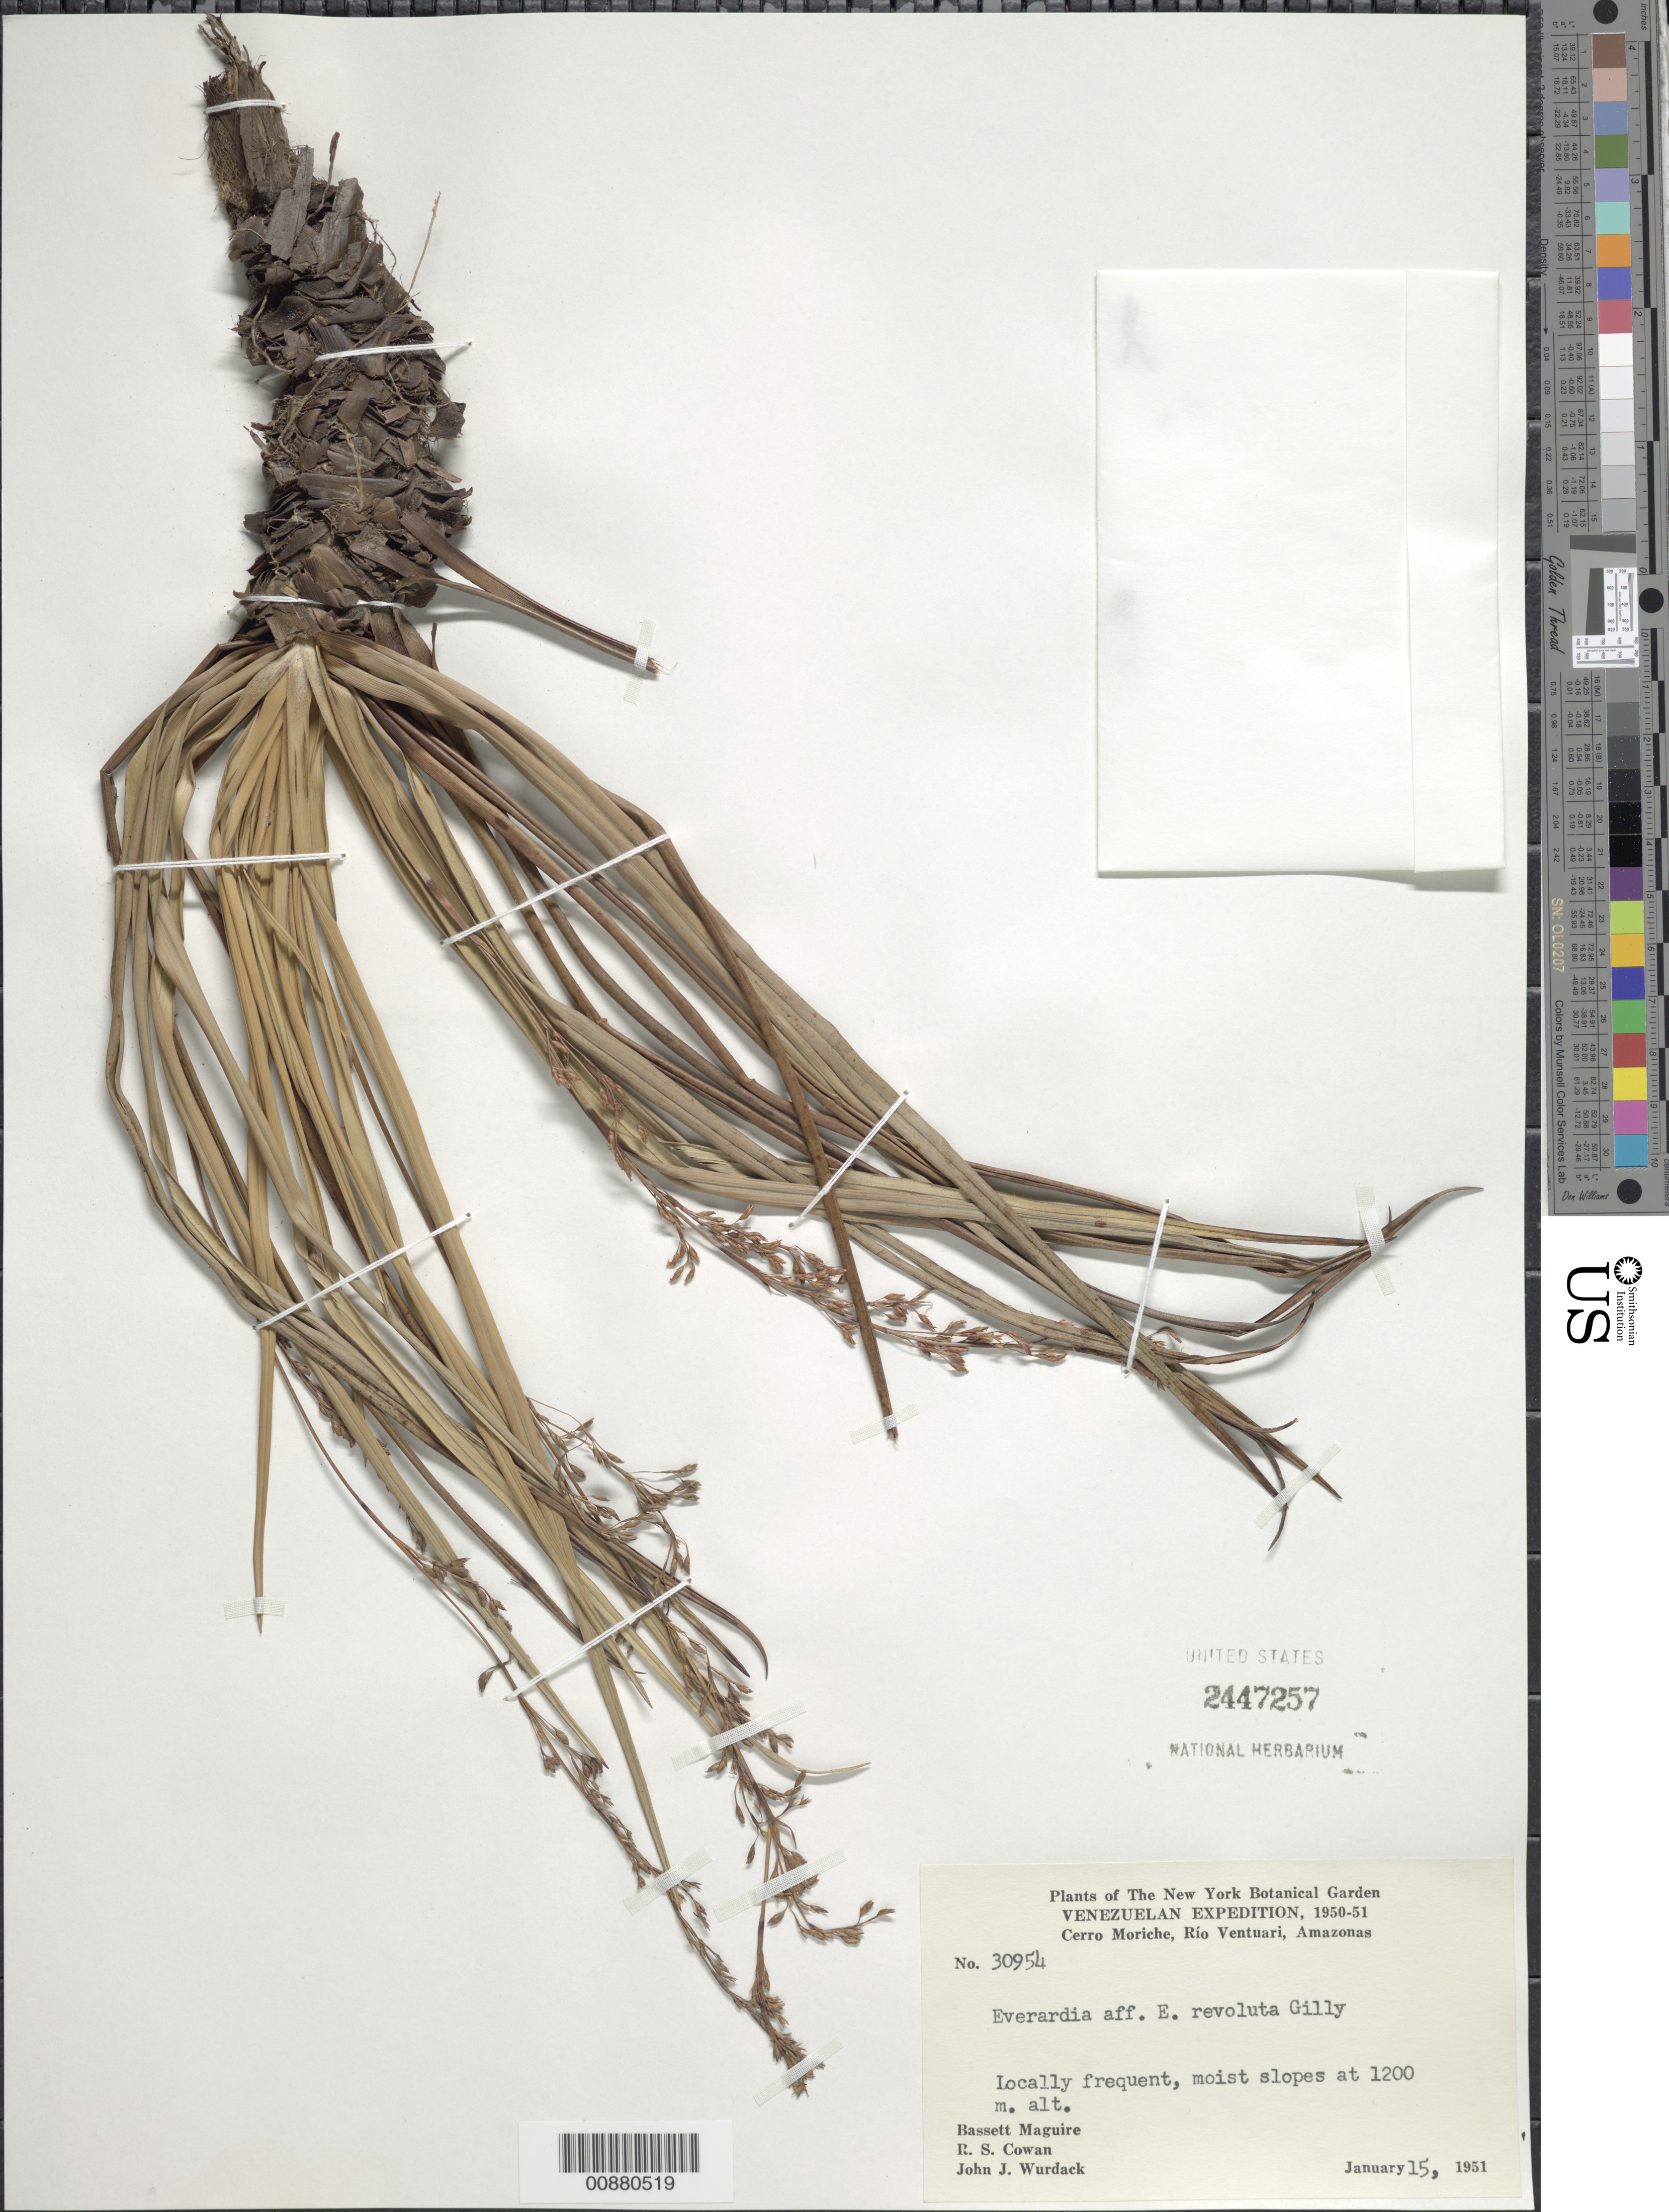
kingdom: Plantae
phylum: Tracheophyta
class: Liliopsida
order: Poales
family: Cyperaceae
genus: Cephalocarpus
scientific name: Cephalocarpus montanus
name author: (Ridley) S.M. Costa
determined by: Strong, Mark T., (BOT), Smithsonian Institution - National Museum of Natural History (UNITED STATES)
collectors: B. Maguire, R. S. Cowan & J. J. Wurdack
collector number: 30954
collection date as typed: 15-Jan-51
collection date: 1951-01-15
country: Venezuela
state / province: Amazonas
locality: Cerro Moriche, Río Ventuari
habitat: Moist slopes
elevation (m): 1200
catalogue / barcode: US 2447257